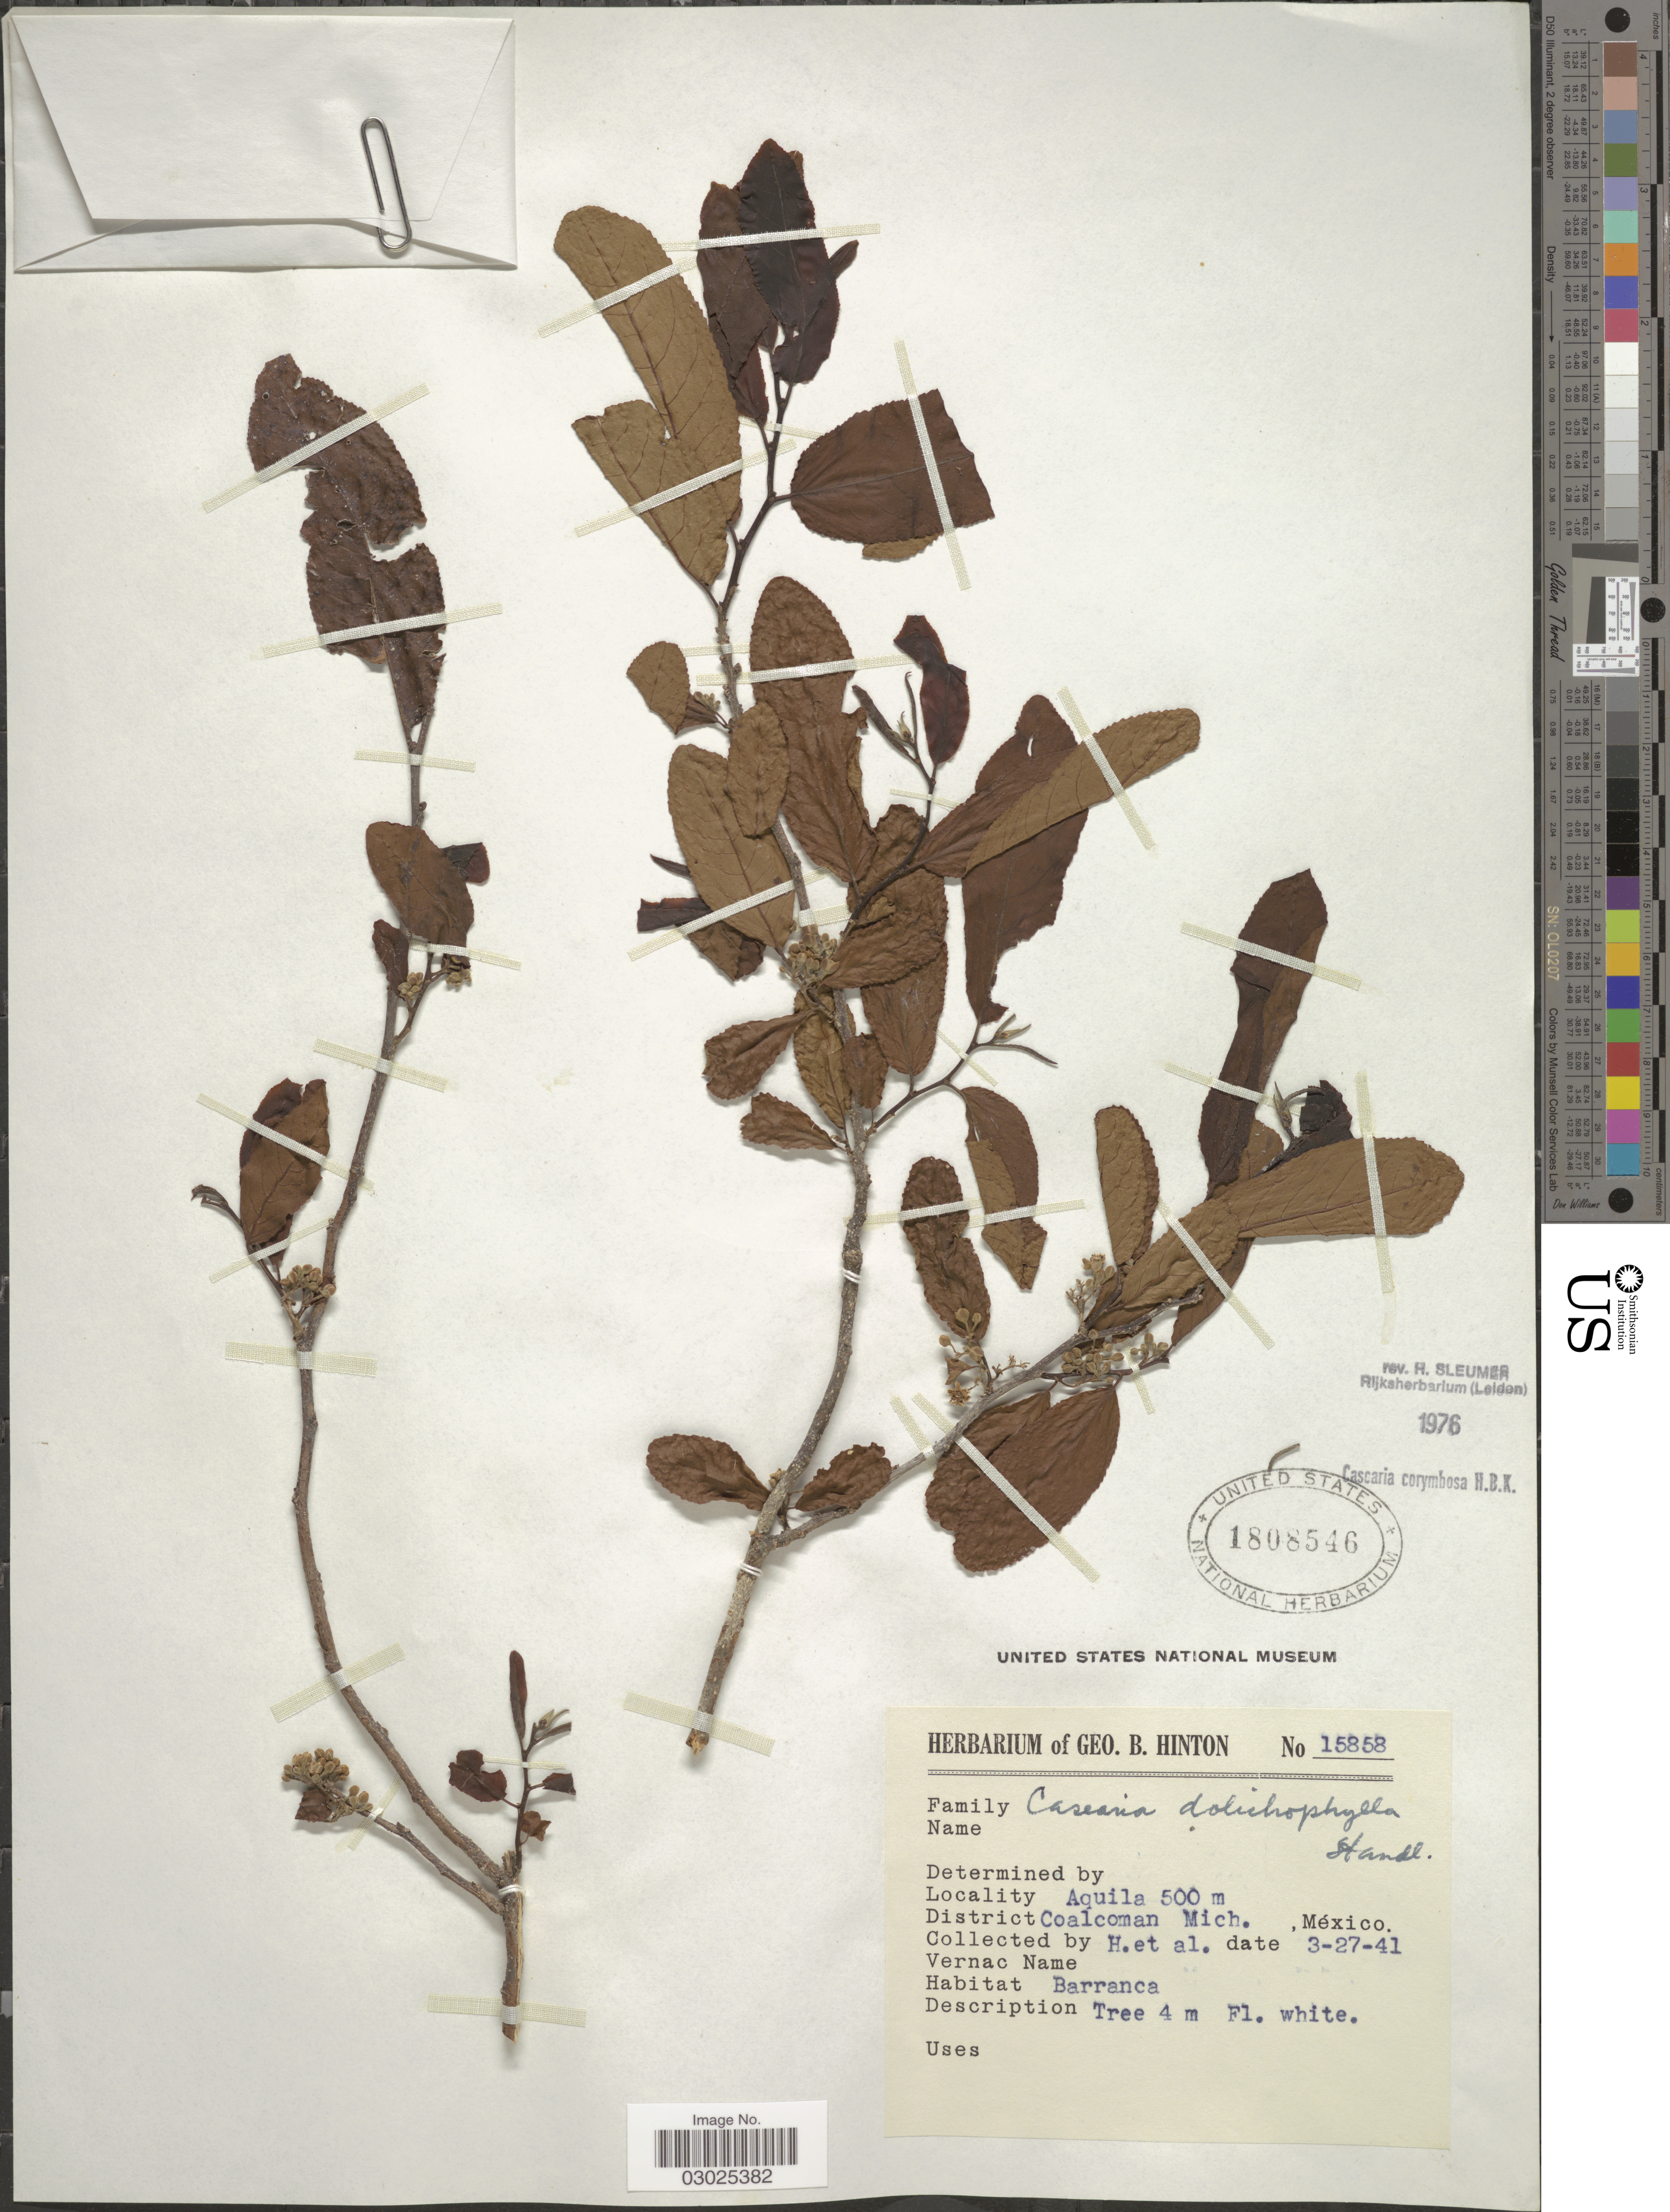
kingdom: Plantae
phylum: Tracheophyta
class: Magnoliopsida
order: Malpighiales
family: Salicaceae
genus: Casearia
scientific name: Casearia corymbosa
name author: Kunth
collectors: G. B. Hinton & et al.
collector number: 15858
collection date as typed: Transcribed d/m/y: 27/3/41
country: Mexico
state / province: Michoacán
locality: Aquila. District Coalcoman.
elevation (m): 500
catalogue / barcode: US 1808546